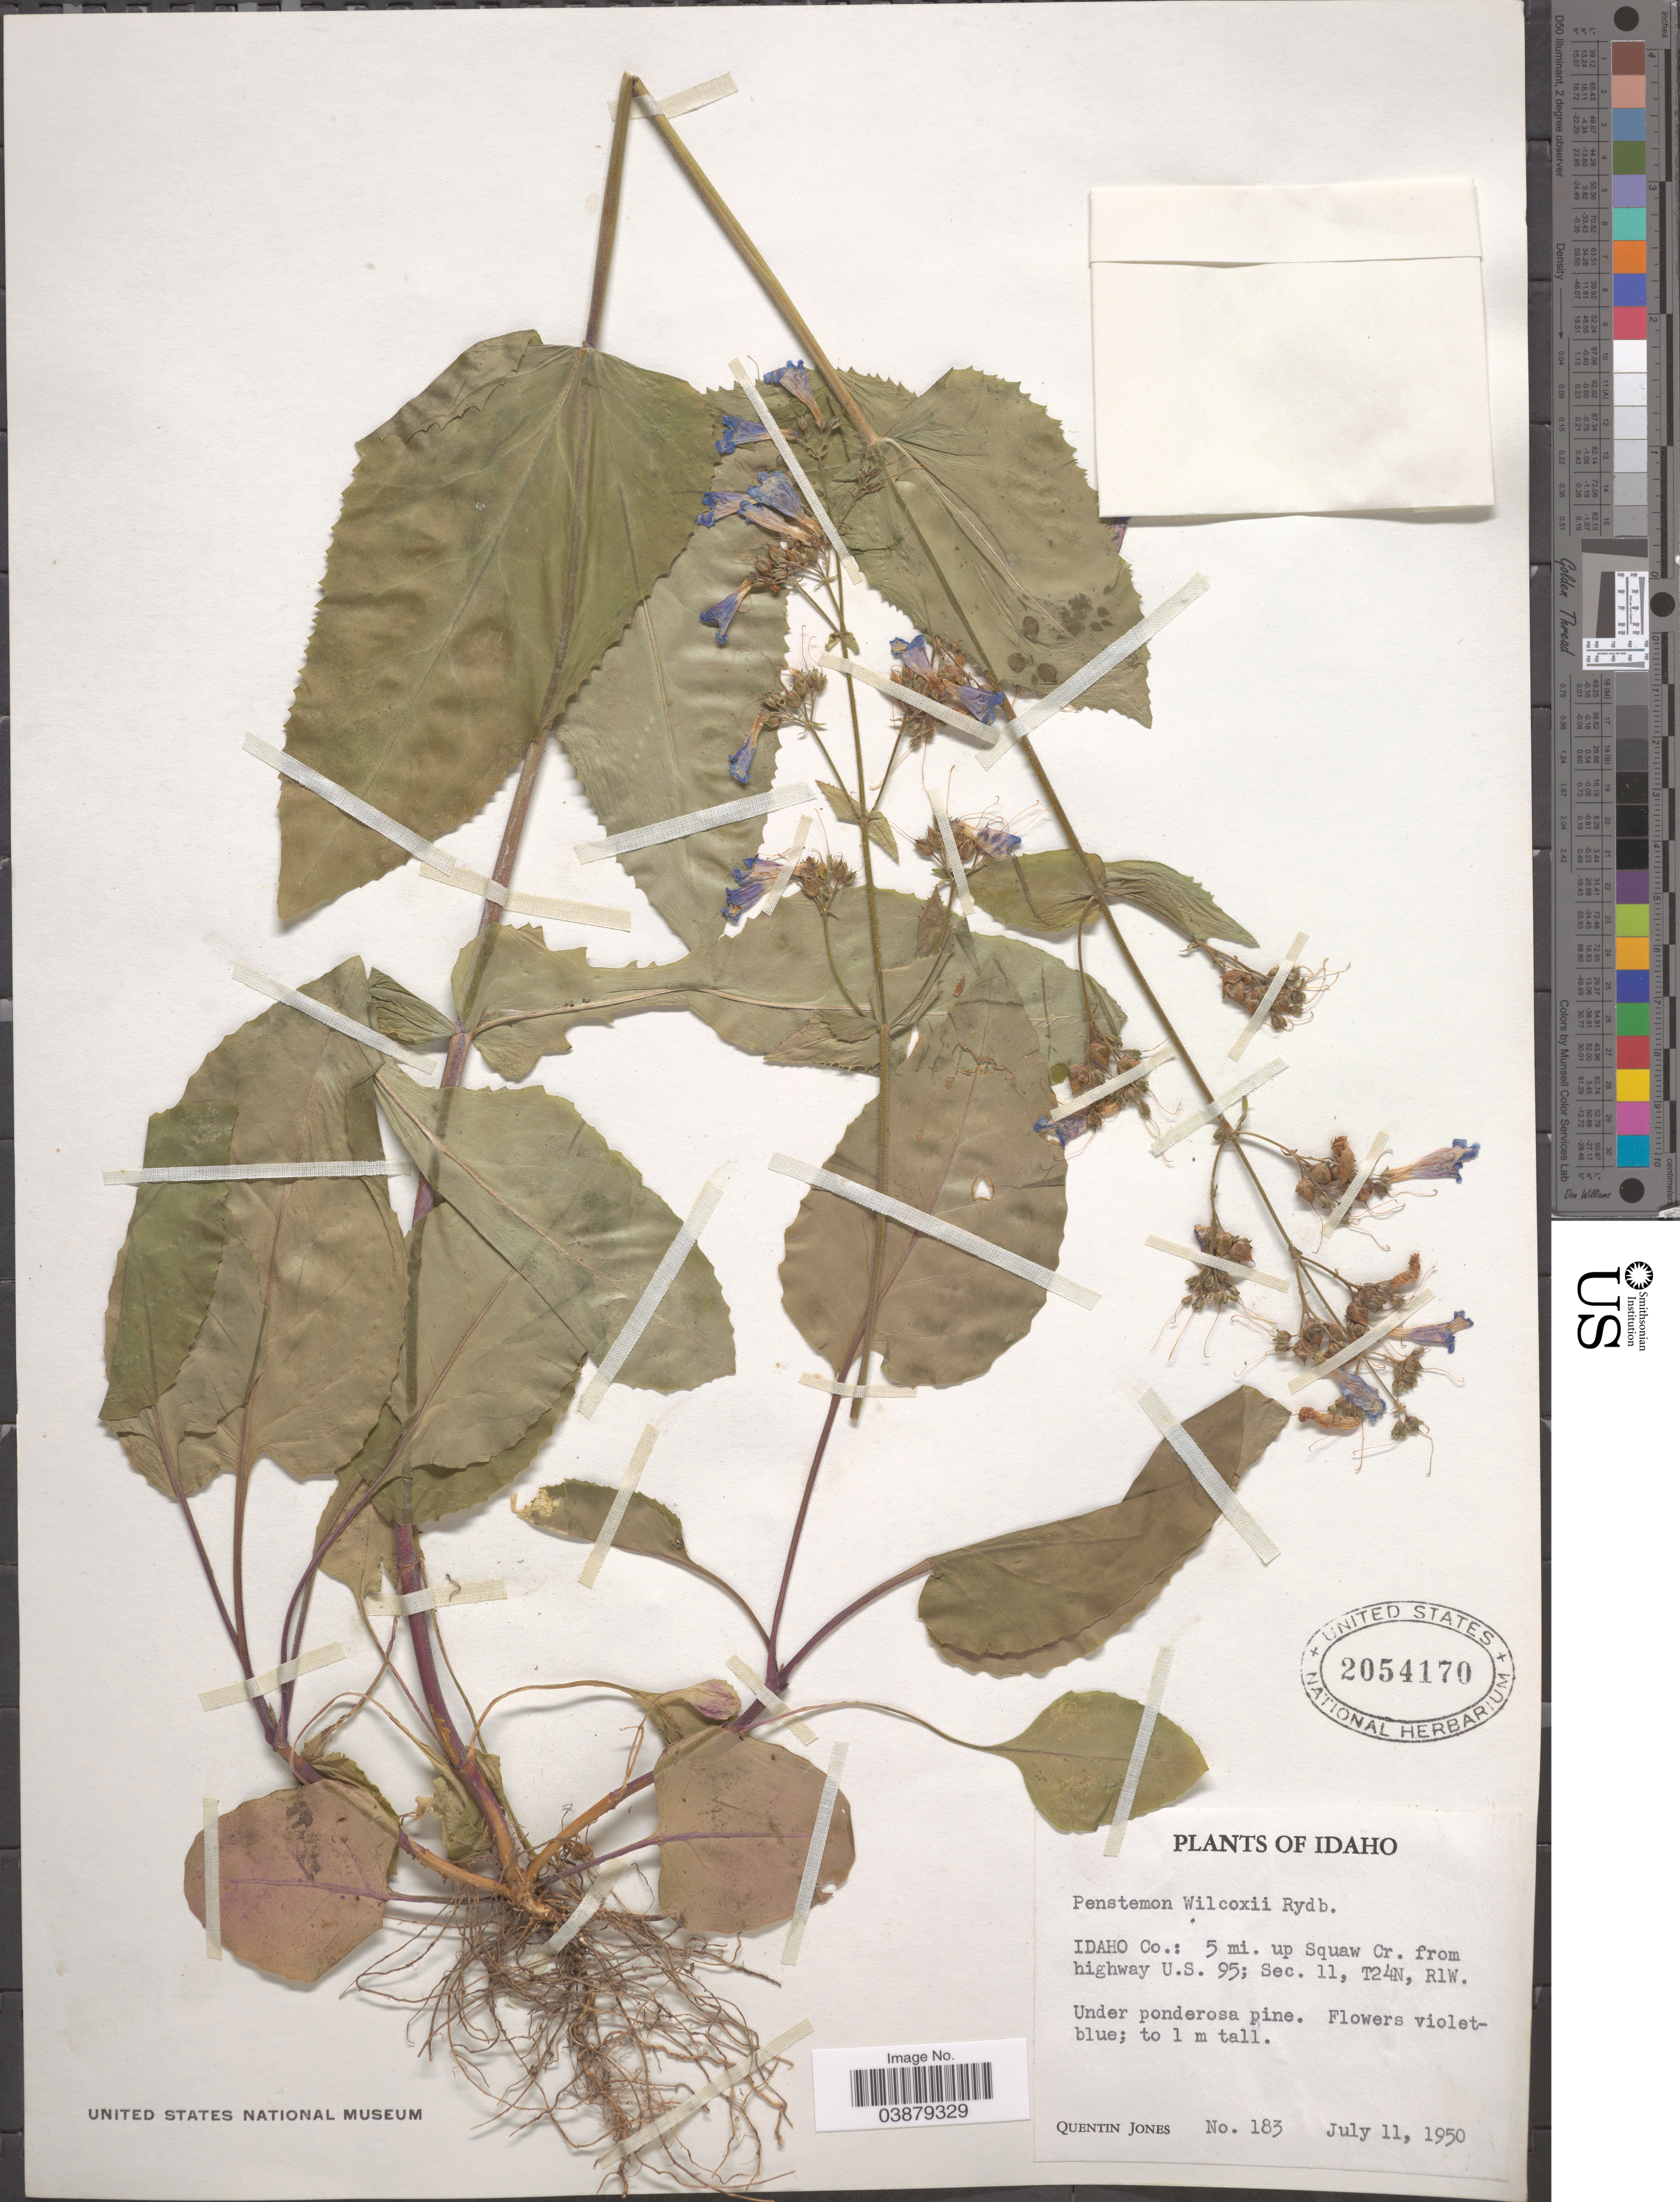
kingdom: Plantae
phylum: Tracheophyta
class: Magnoliopsida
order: Lamiales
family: Plantaginaceae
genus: Penstemon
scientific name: Penstemon wilcoxii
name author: Rydb.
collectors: Q. Jones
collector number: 183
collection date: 1950-07-11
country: United States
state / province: Idaho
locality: Idaho Co.: 5 mi. up Squaw Cr. from highway U.S. 95; Sec. 11, T24N, R1W.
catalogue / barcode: US 2054170